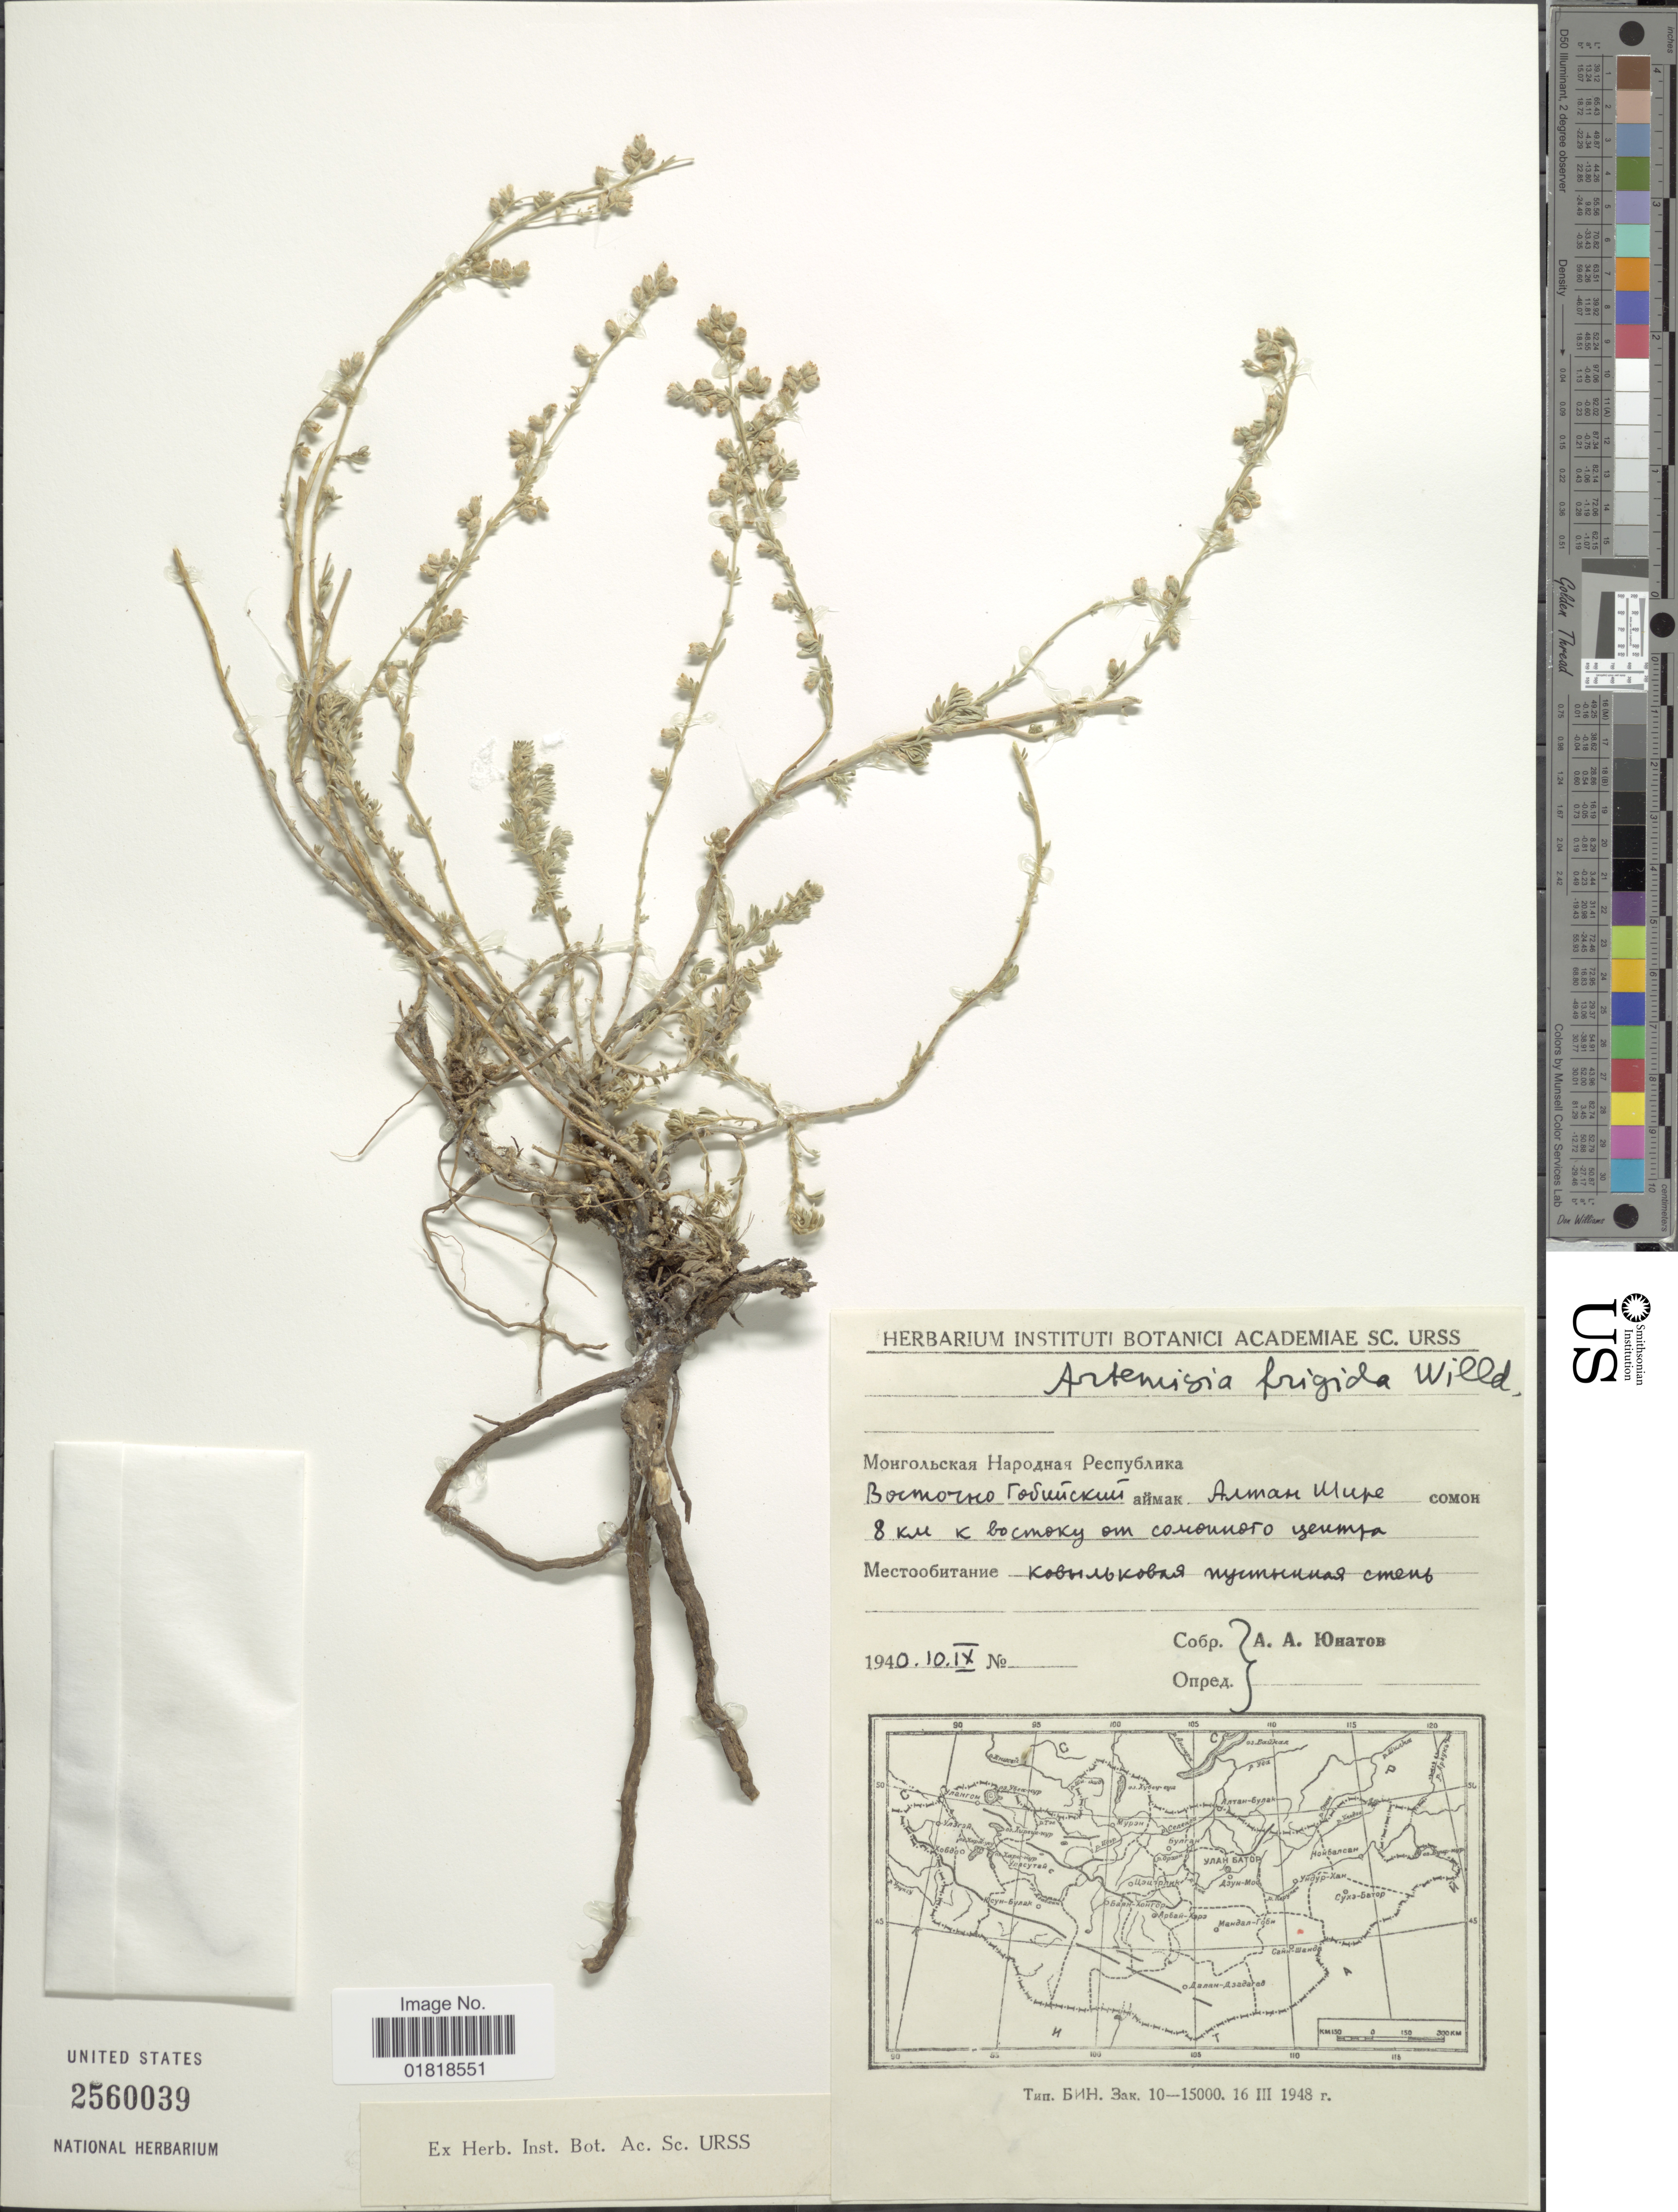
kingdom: Plantae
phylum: Tracheophyta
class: Magnoliopsida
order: Asterales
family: Asteraceae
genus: Artemisia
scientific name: Artemisia frigida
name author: Willd.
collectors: A. Yunatov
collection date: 1940-09-10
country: Mongolia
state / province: Dornogov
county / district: Altanshiree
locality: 8 km E from center of Altanshiree District.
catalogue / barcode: US 2560039